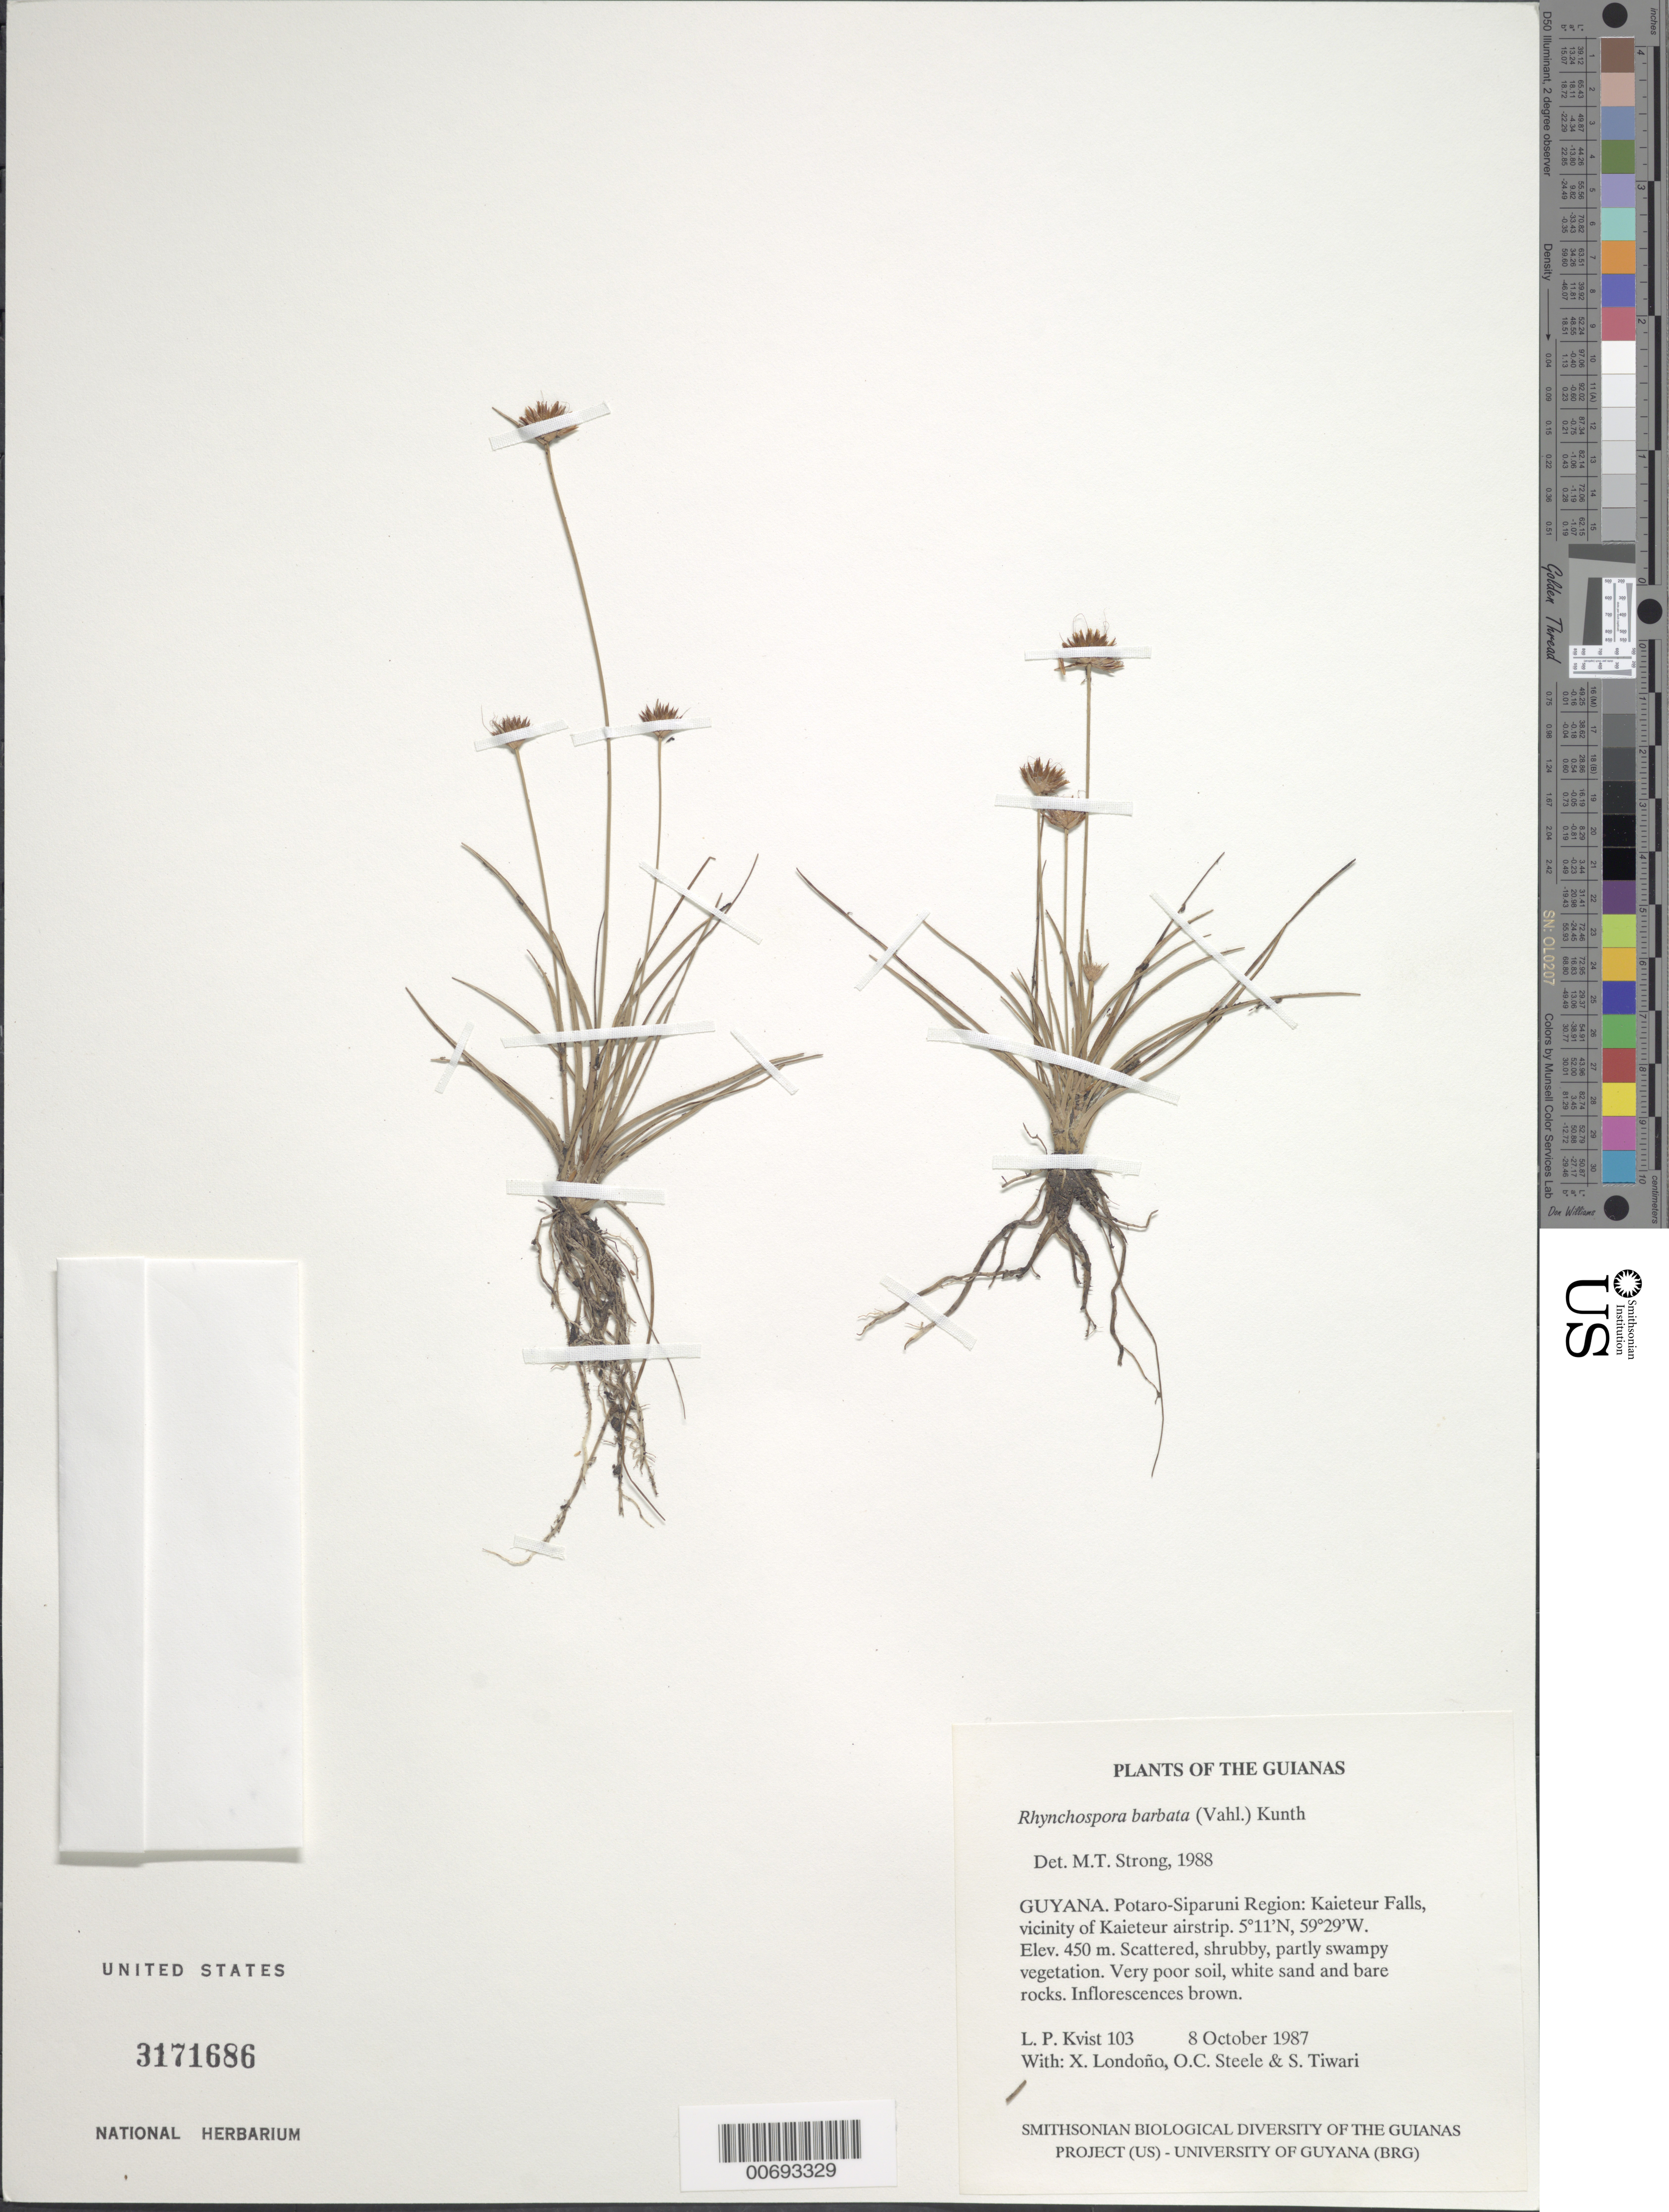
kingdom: Plantae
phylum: Tracheophyta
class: Liliopsida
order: Poales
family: Cyperaceae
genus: Rhynchospora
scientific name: Rhynchospora barbata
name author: (Vahl) Kunth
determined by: Alves, K.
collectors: L. P. Kvist, X. Londoño, O. C. Steele & S. Tiwari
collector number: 103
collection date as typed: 8 October 1987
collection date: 1987-10-08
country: Guyana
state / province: Potaro-Siparuni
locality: Kaieteur Falls, vicinity of Kaieteur airstrip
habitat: Scattered, shrubby, partly swampy vegetation. Very poor soil, white sand and bare rocks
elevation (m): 450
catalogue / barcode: US 3171686